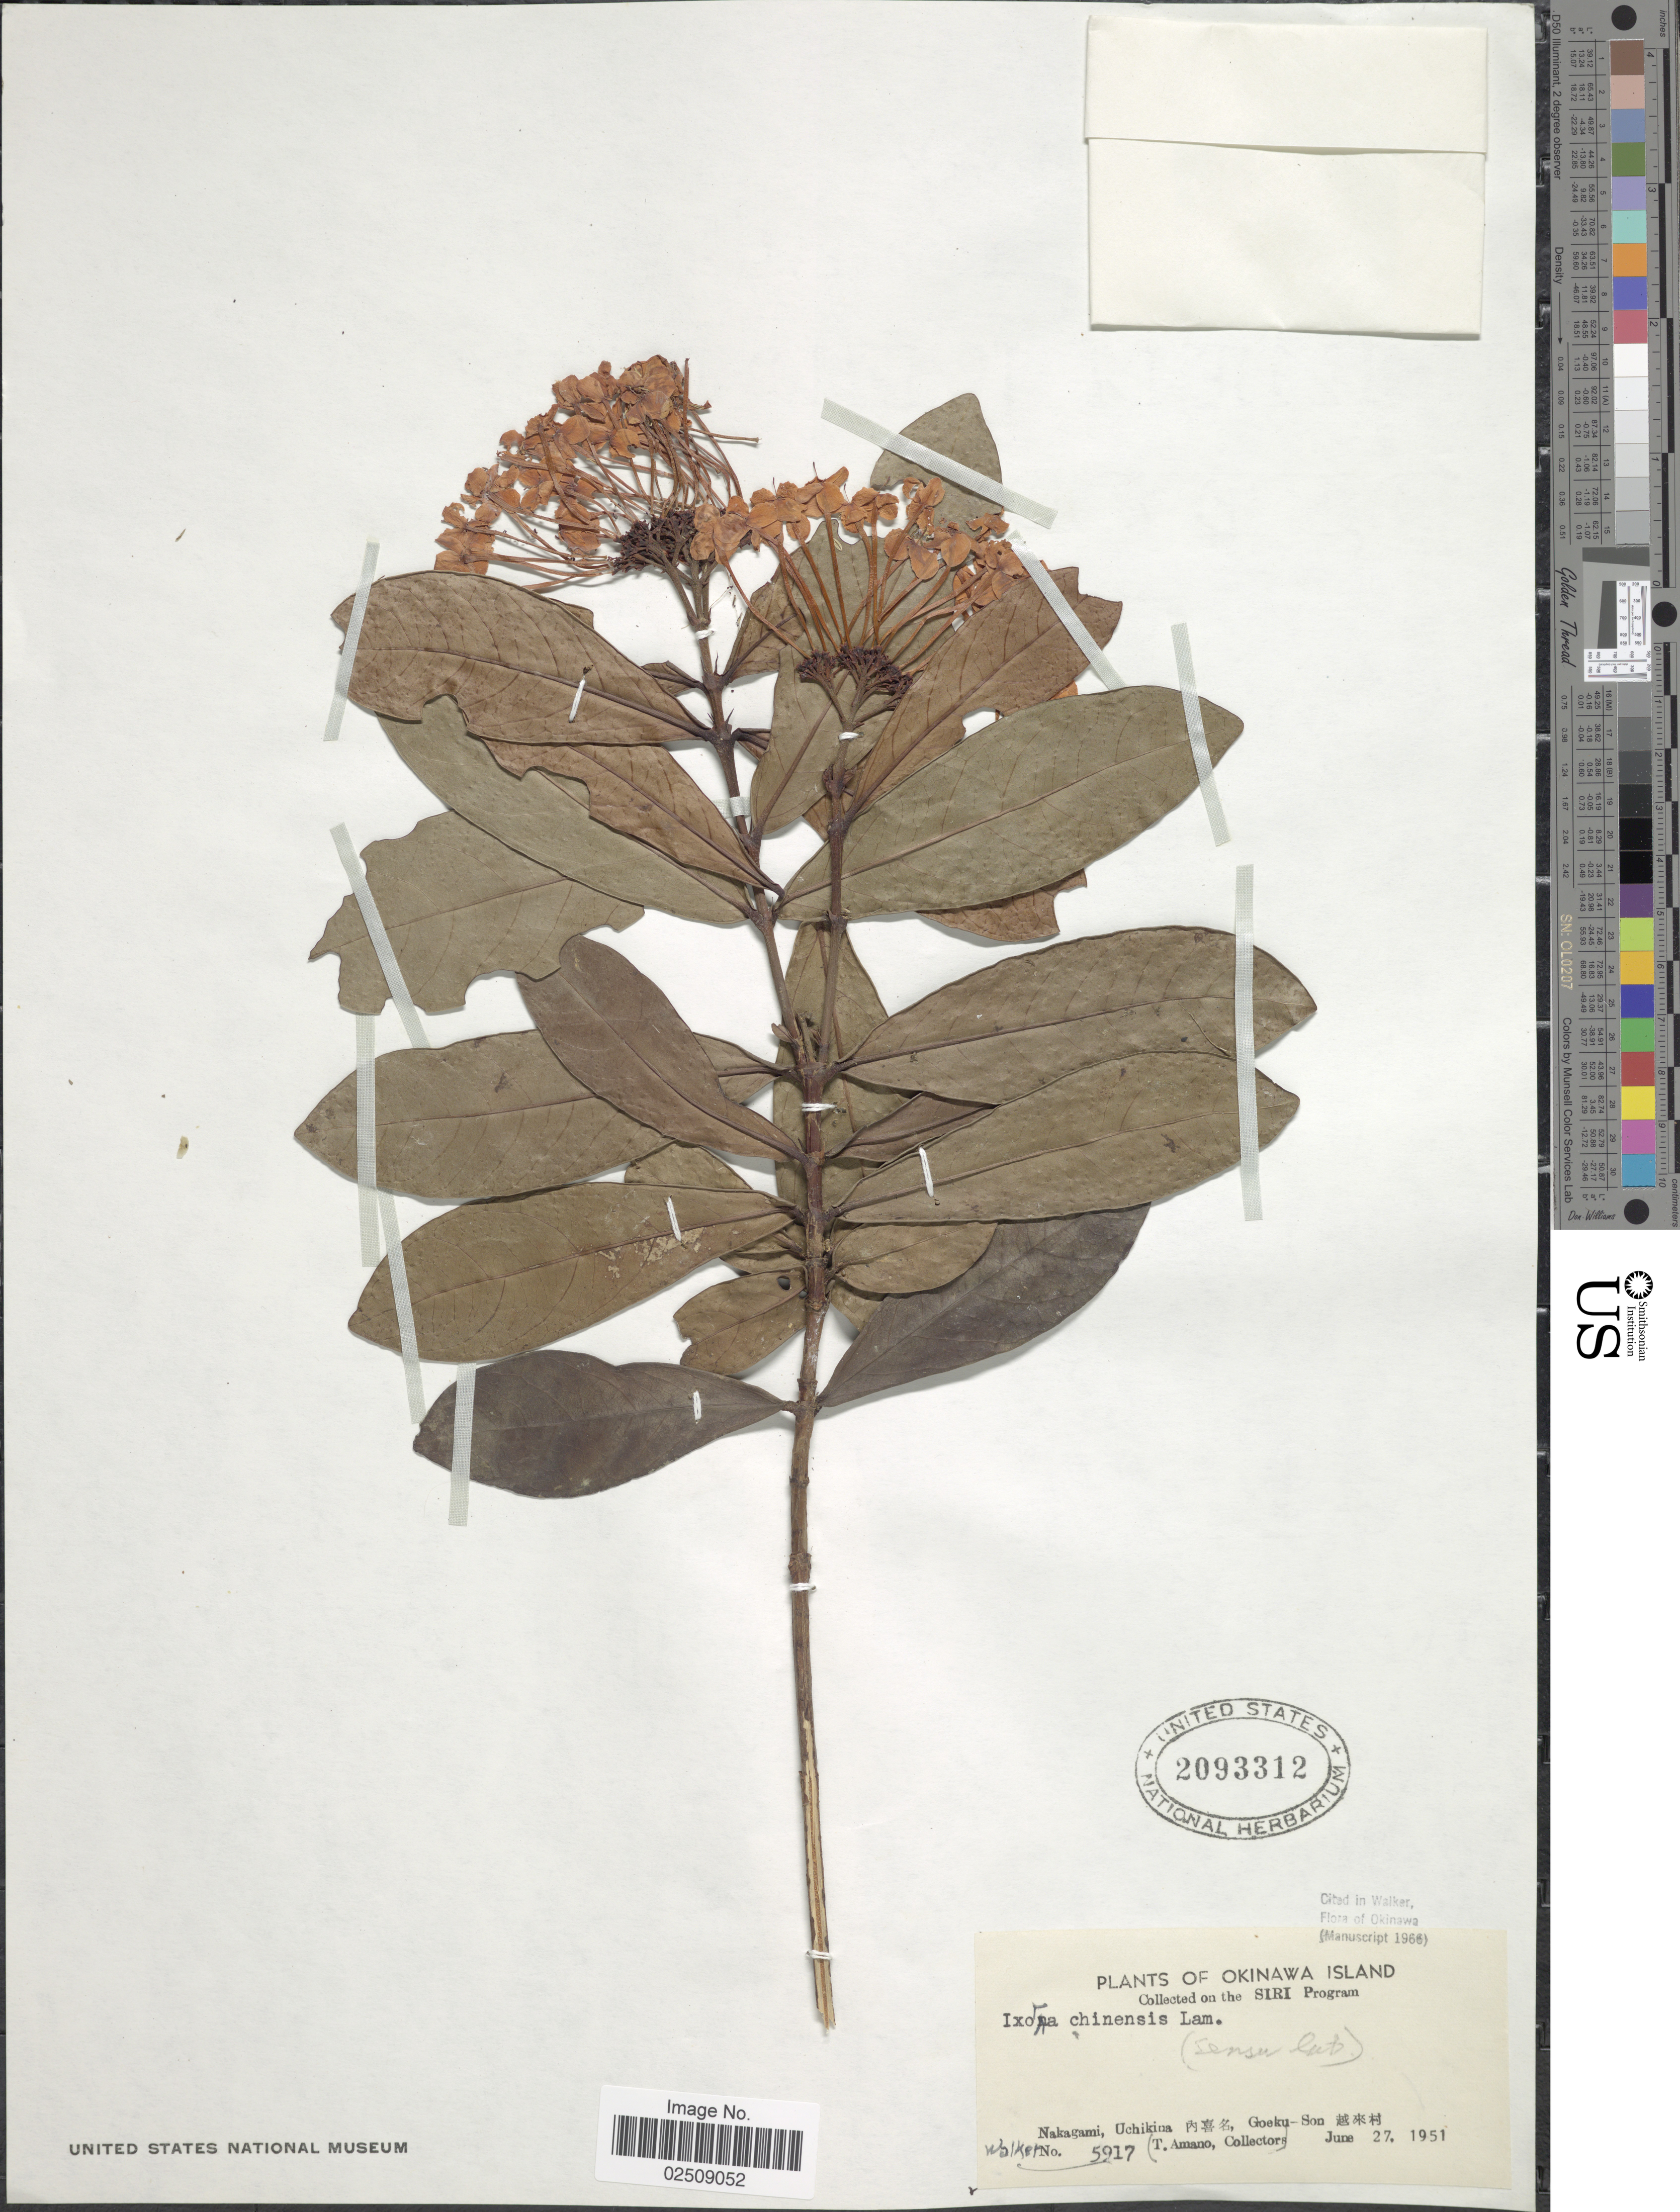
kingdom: Plantae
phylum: Tracheophyta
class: Magnoliopsida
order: Gentianales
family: Rubiaceae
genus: Ixora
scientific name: Ixora chinensis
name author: Lam.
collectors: -. Walker & T. Amano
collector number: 5917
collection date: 1951-06-27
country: Japan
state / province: Okinawa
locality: Nakagami, Ichikina, Goeku- Son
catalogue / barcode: US 2093312